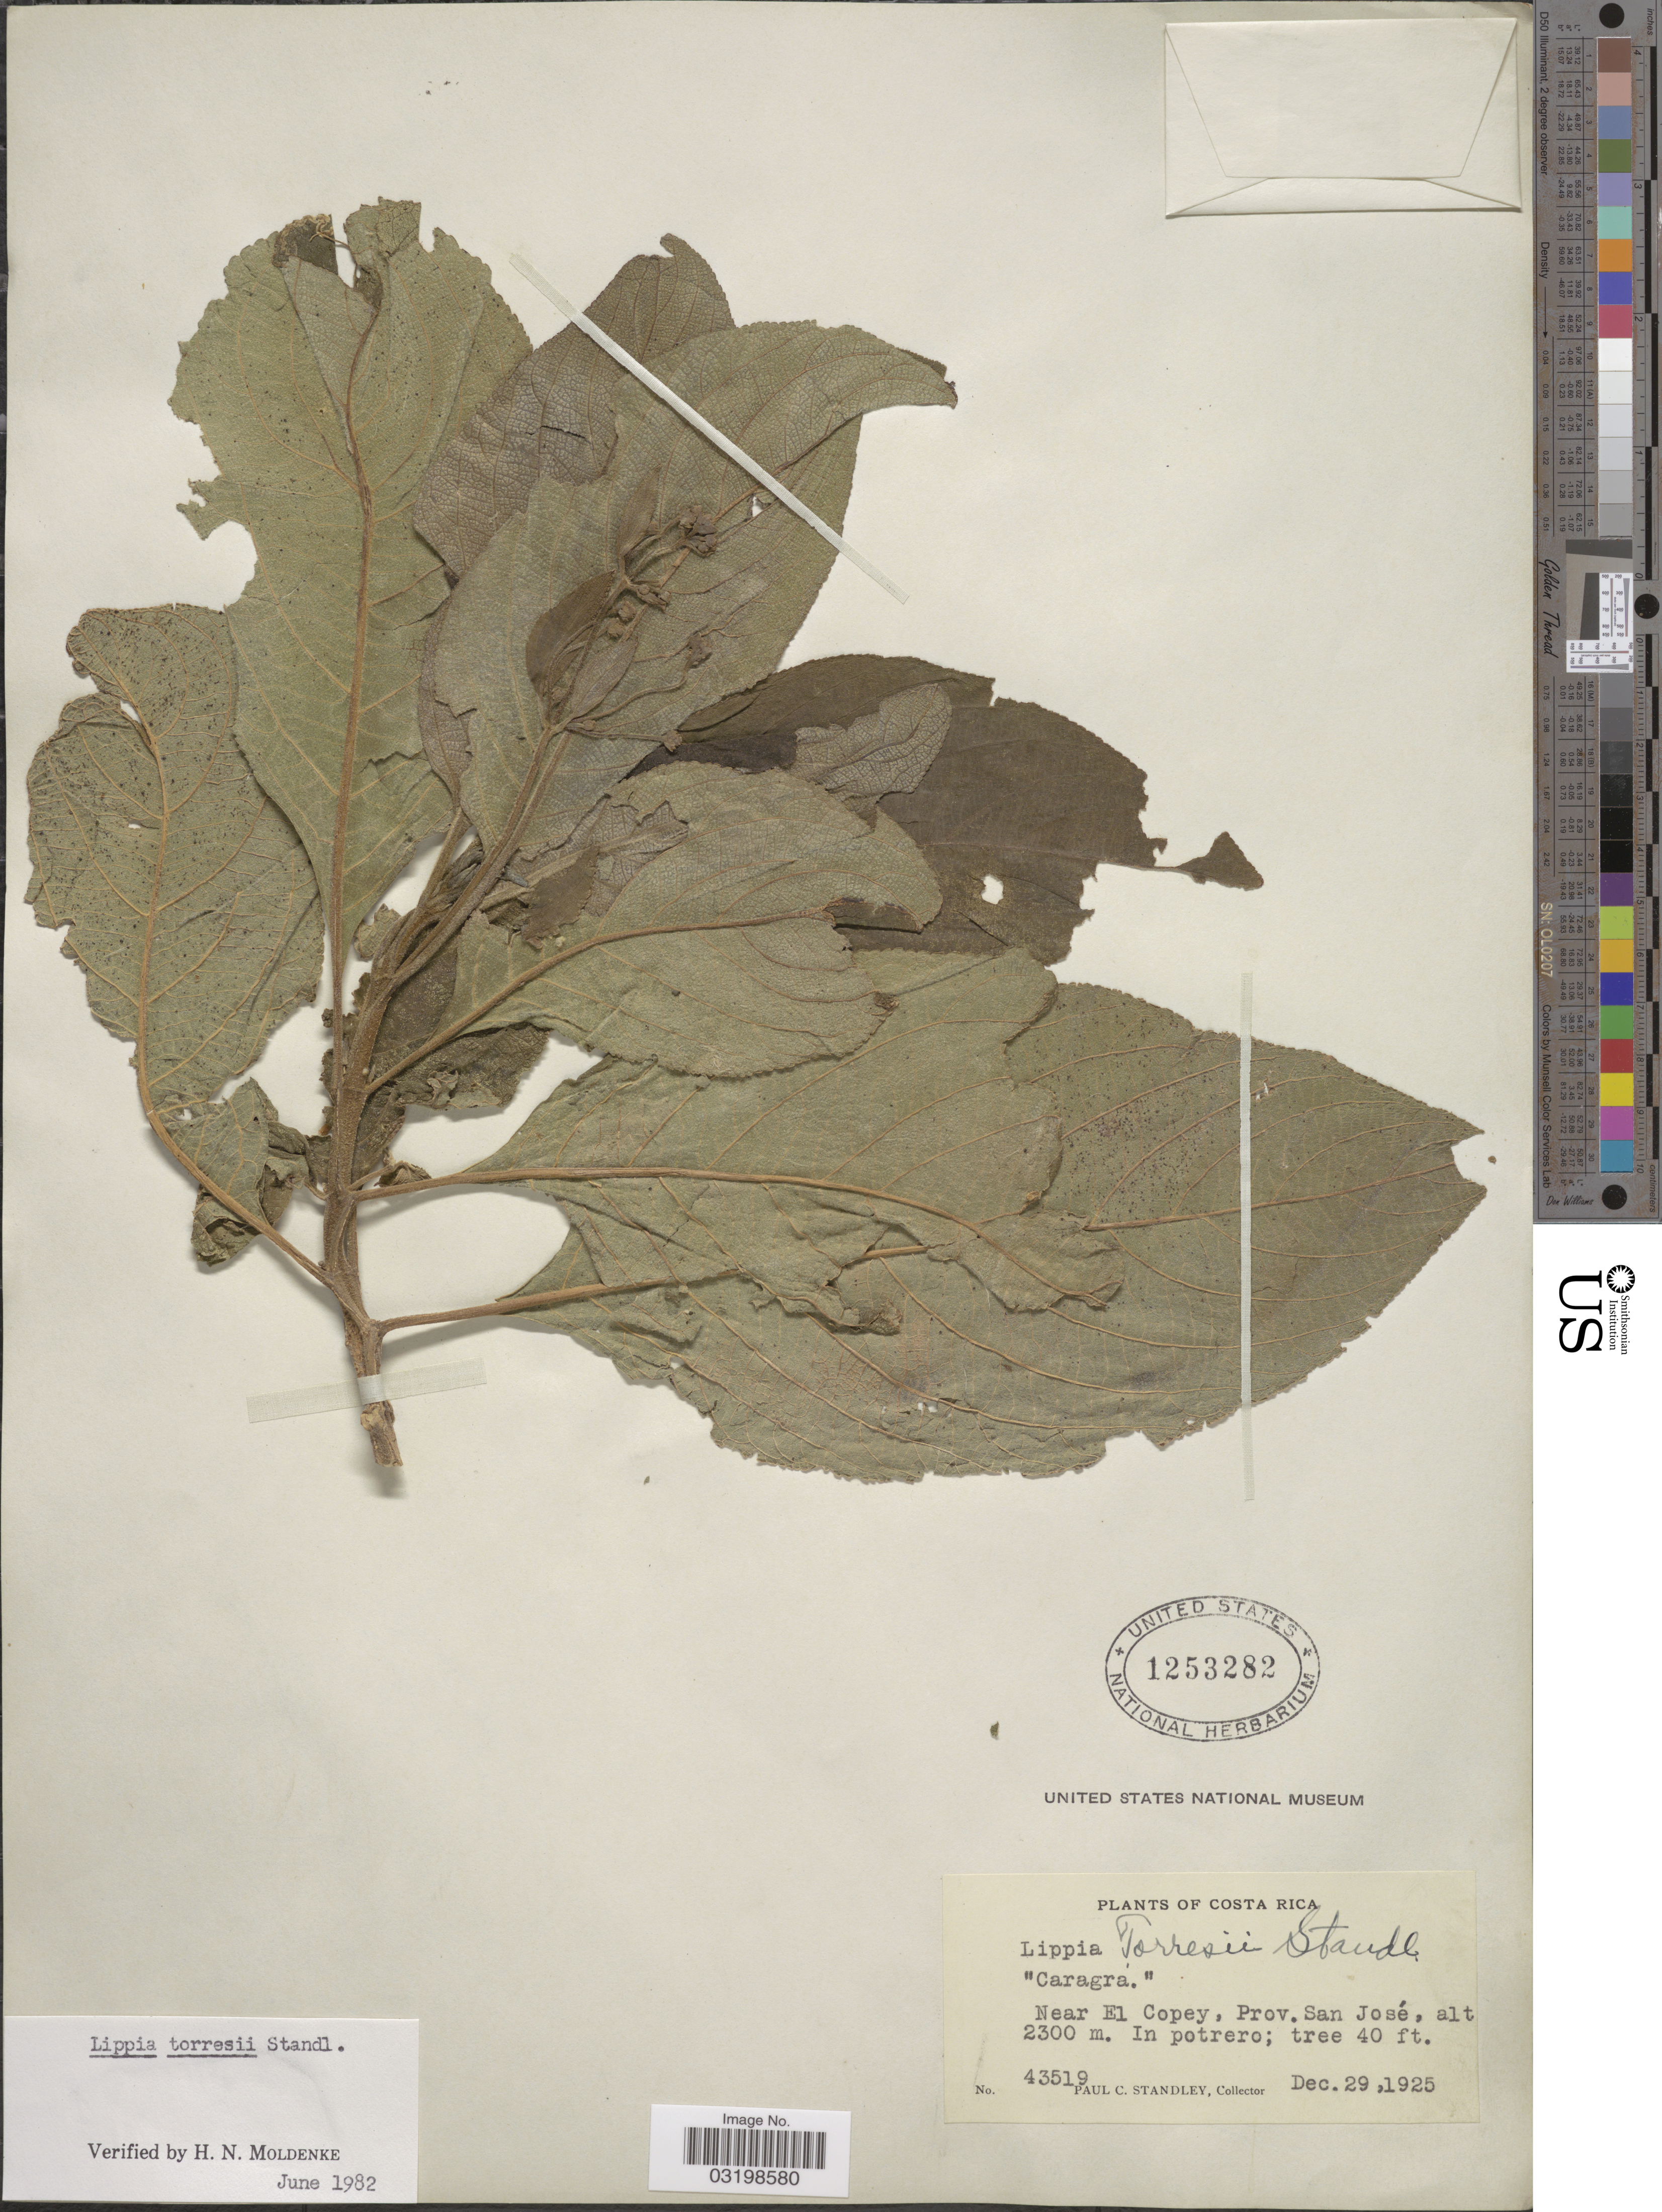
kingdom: Plantae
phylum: Tracheophyta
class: Magnoliopsida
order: Lamiales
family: Verbenaceae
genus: Lippia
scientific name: Lippia umbellata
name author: Cav.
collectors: P. C. Standley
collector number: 43519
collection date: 1925-12-29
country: Costa Rica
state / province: San José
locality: Near El Copey, Prov. San José.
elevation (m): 2300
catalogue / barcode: US 1253282